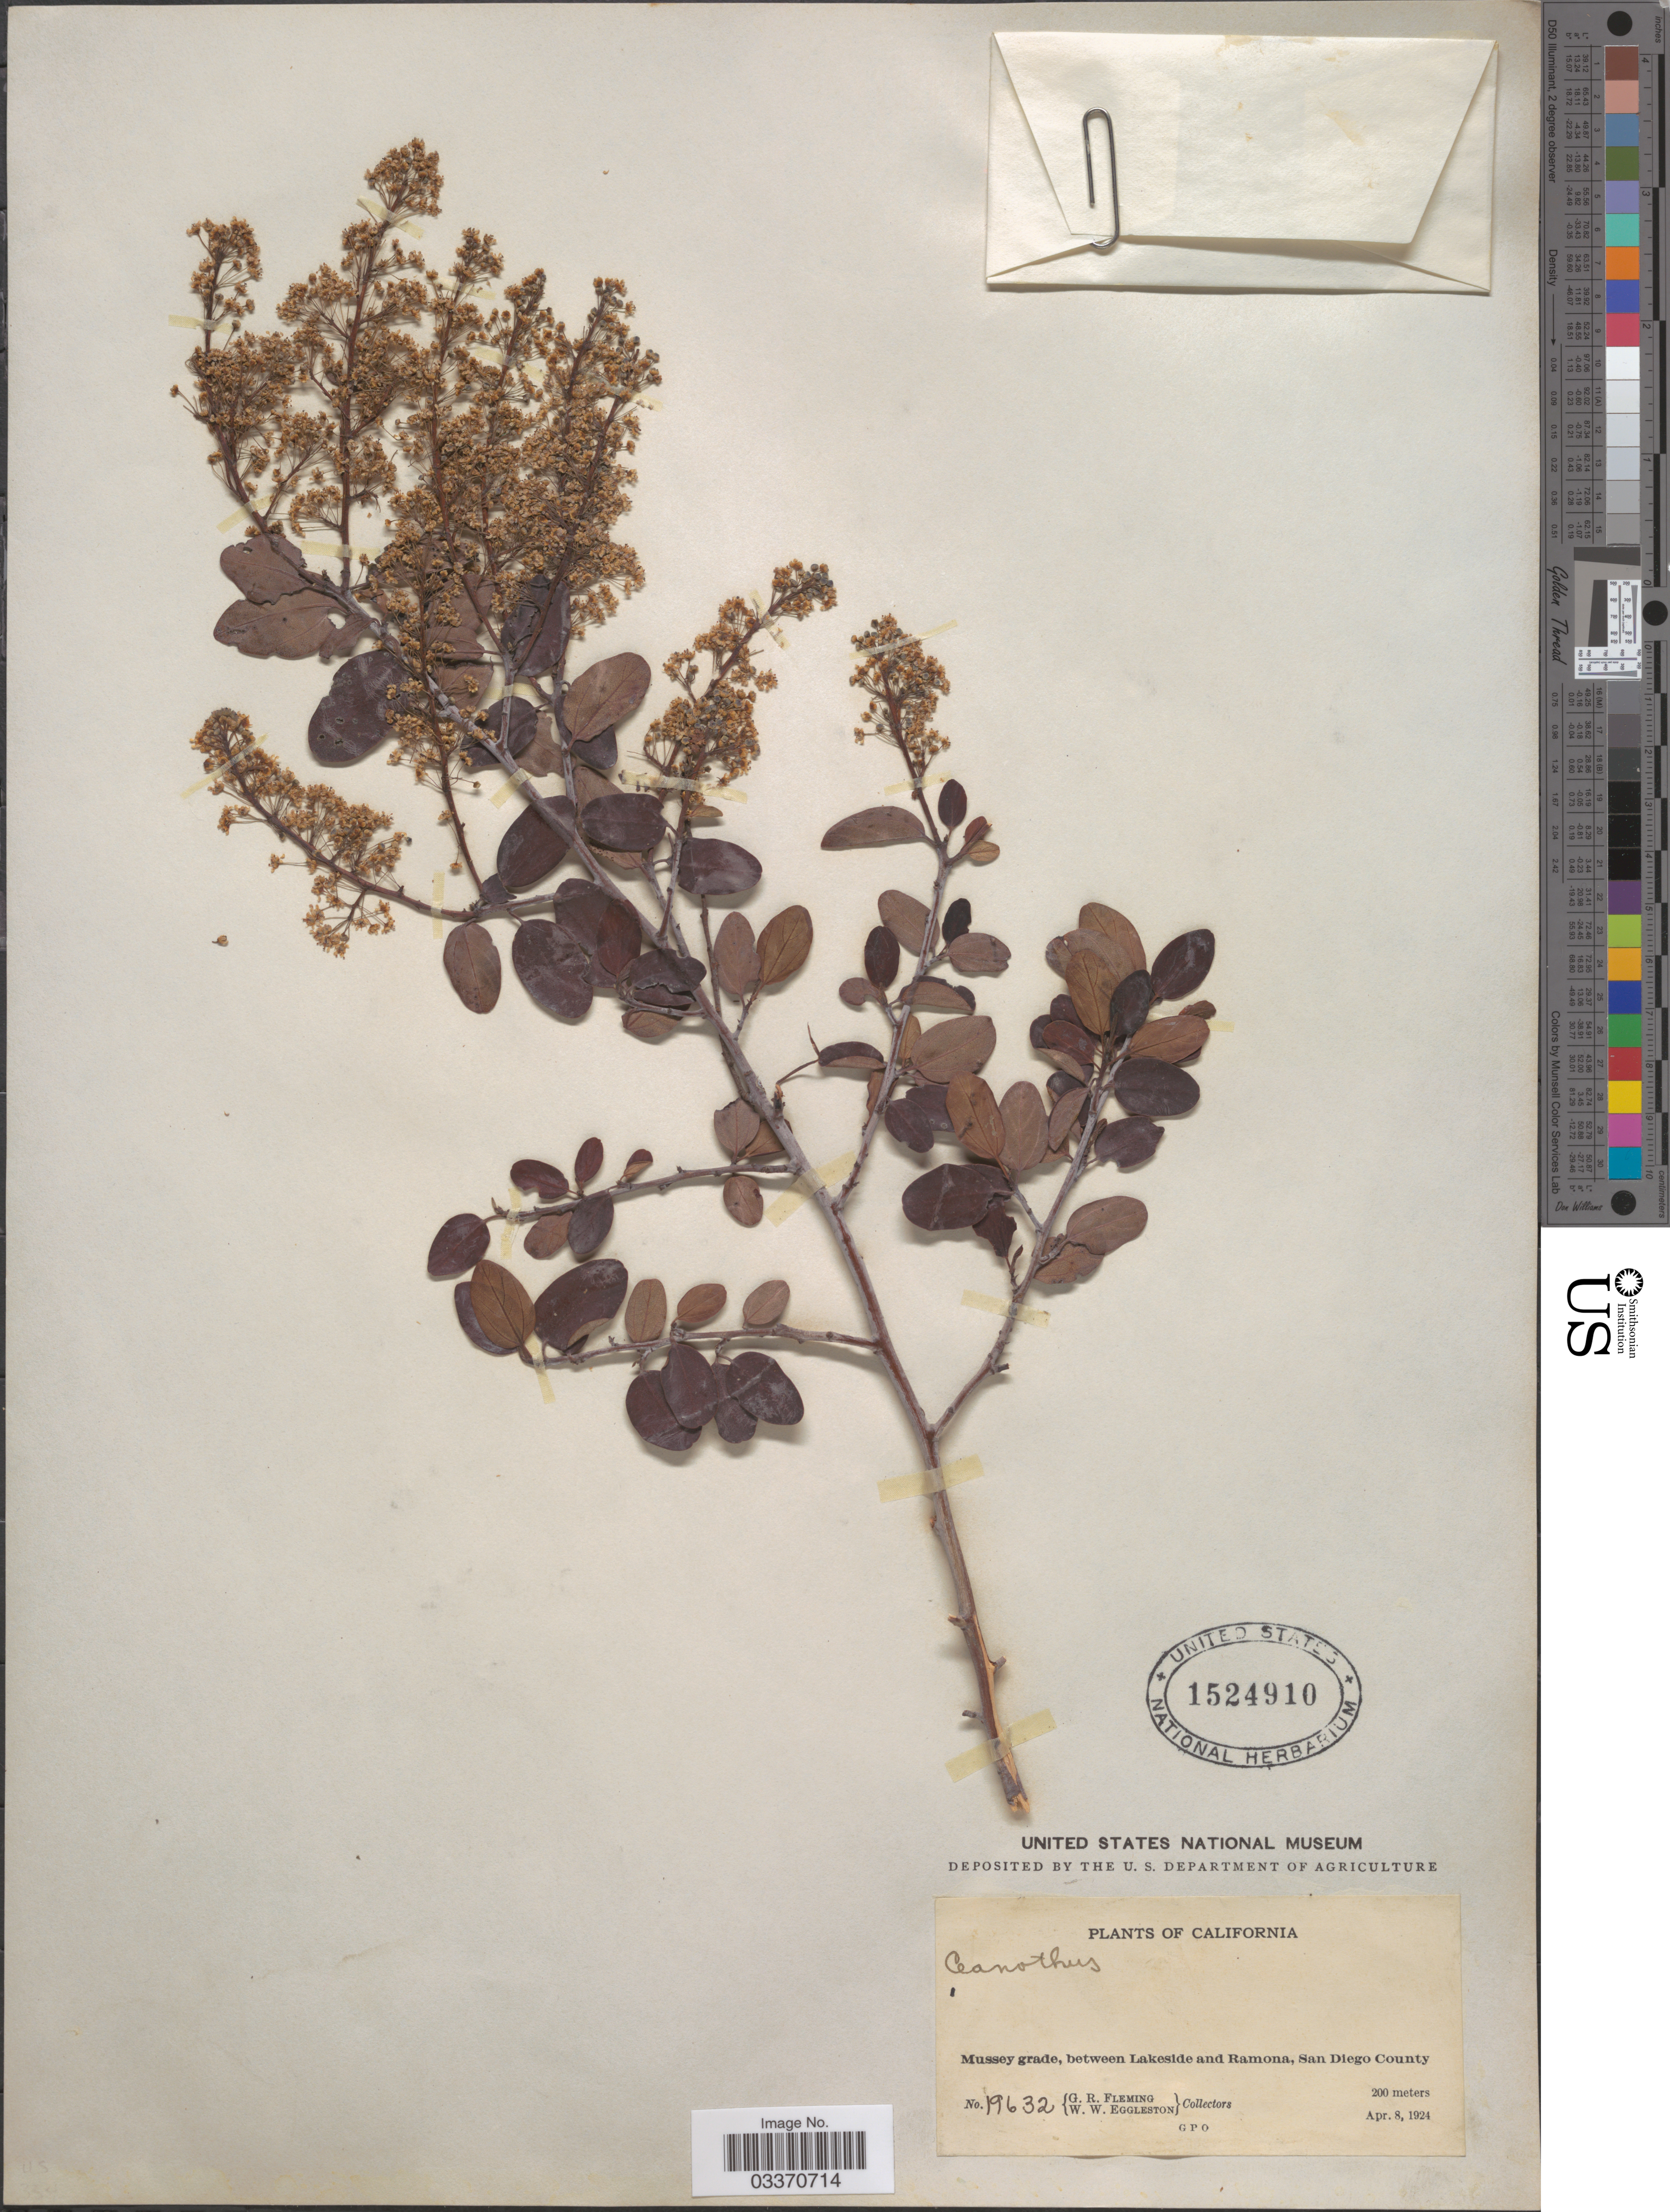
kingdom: Plantae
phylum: Tracheophyta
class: Magnoliopsida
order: Rosales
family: Rhamnaceae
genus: Ceanothus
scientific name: Ceanothus sp.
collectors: G. Fleming & W. W. Eggleston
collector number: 19632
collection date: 1924-04-08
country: United States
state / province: California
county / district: San Diego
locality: Mussey grade, between Lakeside and Ramona, San Diego County.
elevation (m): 200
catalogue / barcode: US 1524910